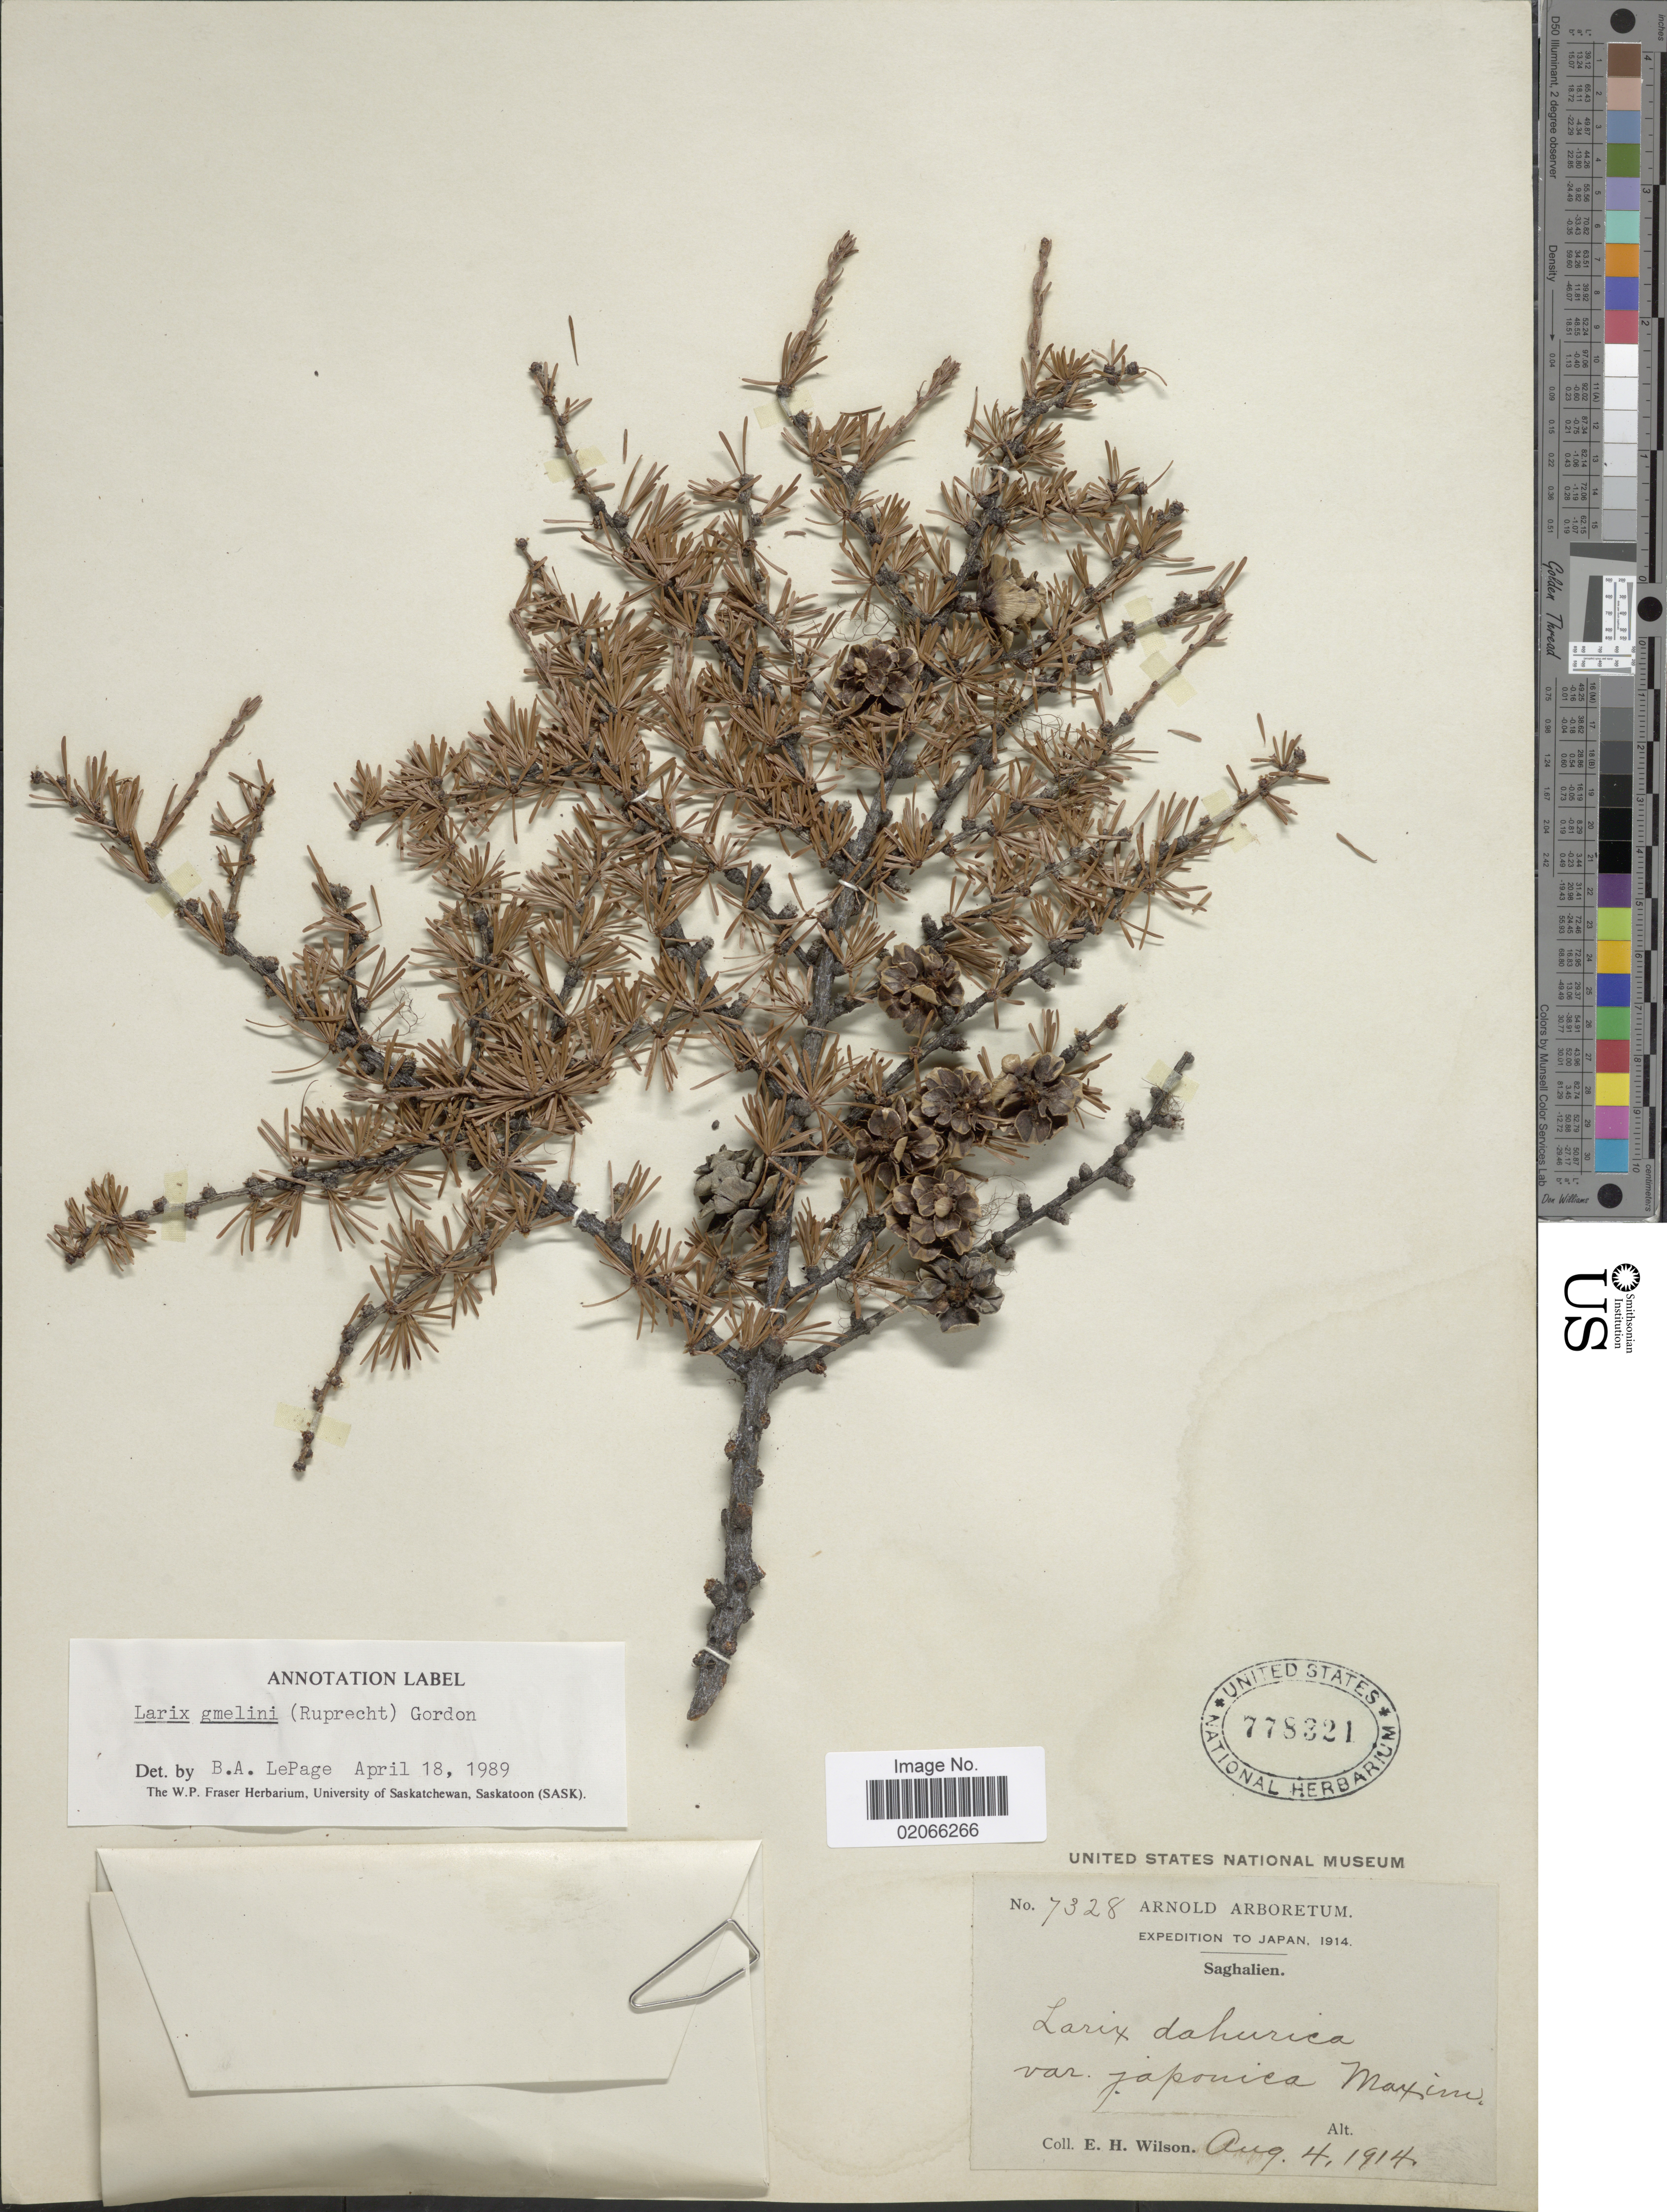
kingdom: Plantae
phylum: Tracheophyta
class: Pinopsida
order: Pinales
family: Pinaceae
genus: Larix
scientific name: Larix gmelinii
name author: (Rupr.) Kuzen.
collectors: E. Wilson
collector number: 7328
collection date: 1914-08-04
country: Japan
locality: Saghalien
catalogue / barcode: US 778321